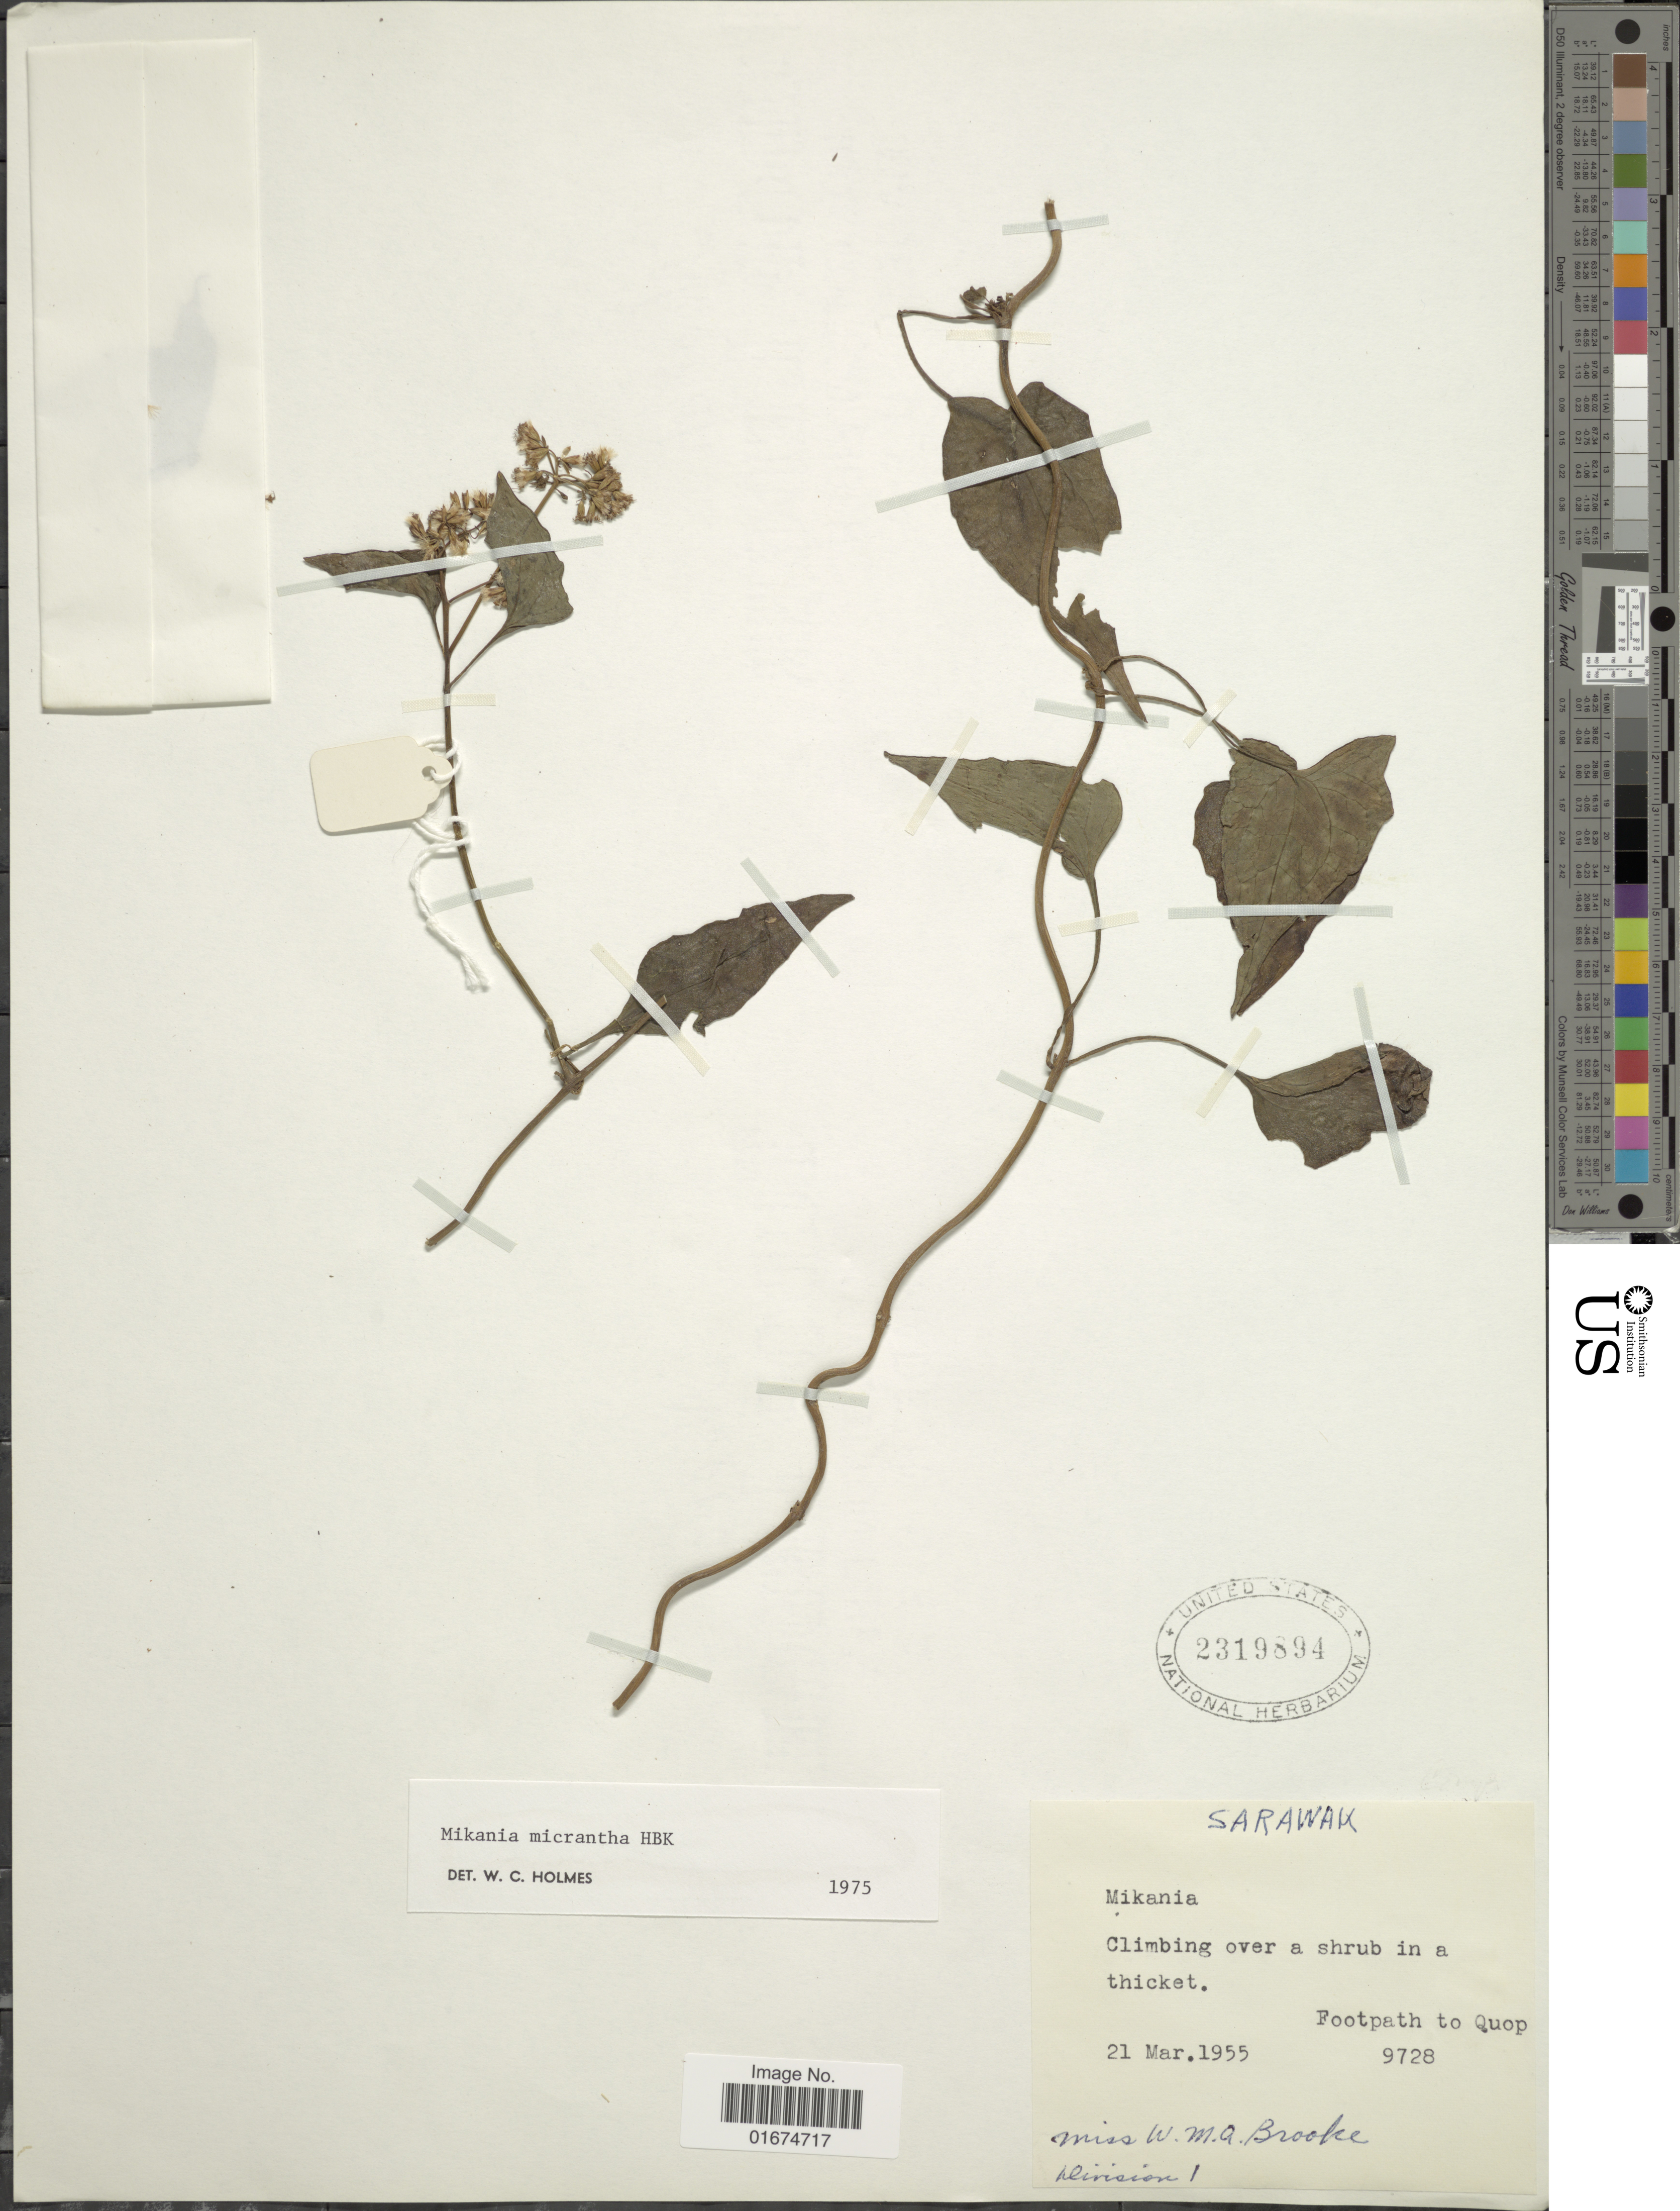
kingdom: Plantae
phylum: Tracheophyta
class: Magnoliopsida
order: Asterales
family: Asteraceae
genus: Mikania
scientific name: Mikania micrantha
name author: Kunth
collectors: W. Brooke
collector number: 9728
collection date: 1955-03-21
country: Malaysia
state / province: Sarawak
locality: Climbing over a shrub in a thicket, Footpath to Quop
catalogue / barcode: US 2319894